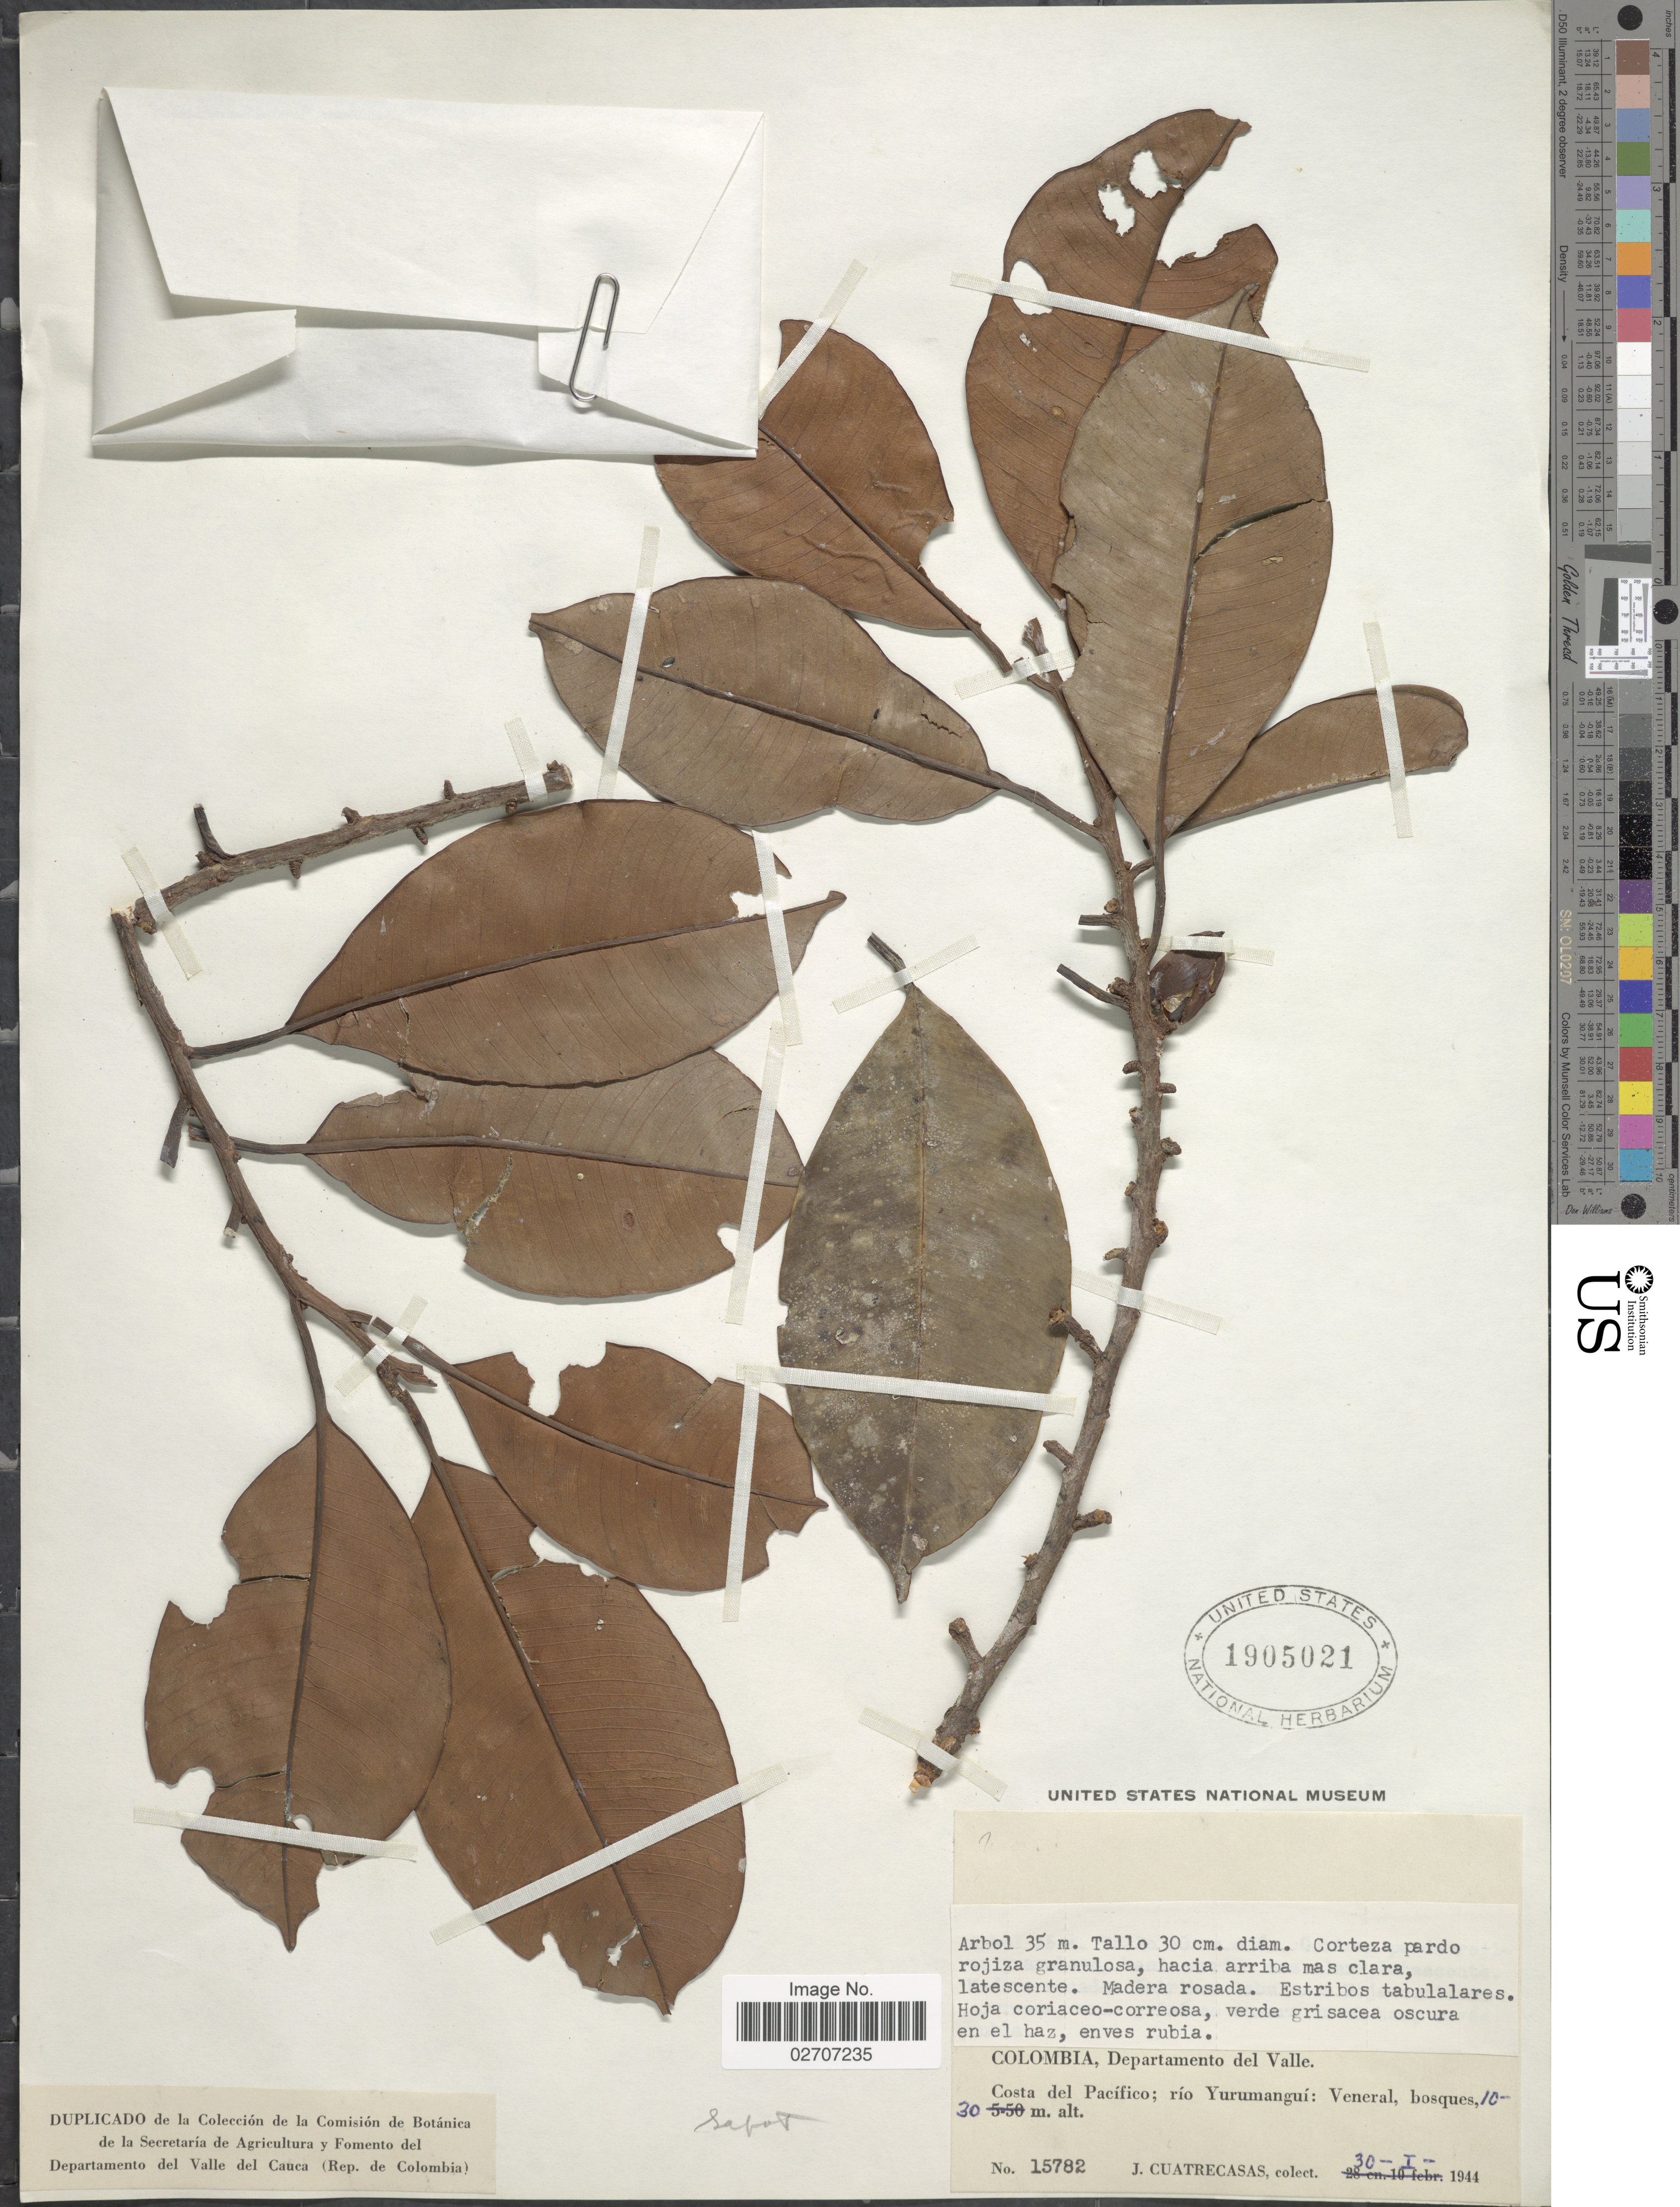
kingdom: Plantae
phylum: Tracheophyta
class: Magnoliopsida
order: Ericales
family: Sapotaceae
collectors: J. Cuatrecasas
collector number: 15782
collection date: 1944-01-30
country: Colombia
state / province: Valle del Cauca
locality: Costa del Pacifico; rio Yurumangui; Veneral, bosques.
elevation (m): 10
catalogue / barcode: US 1905021